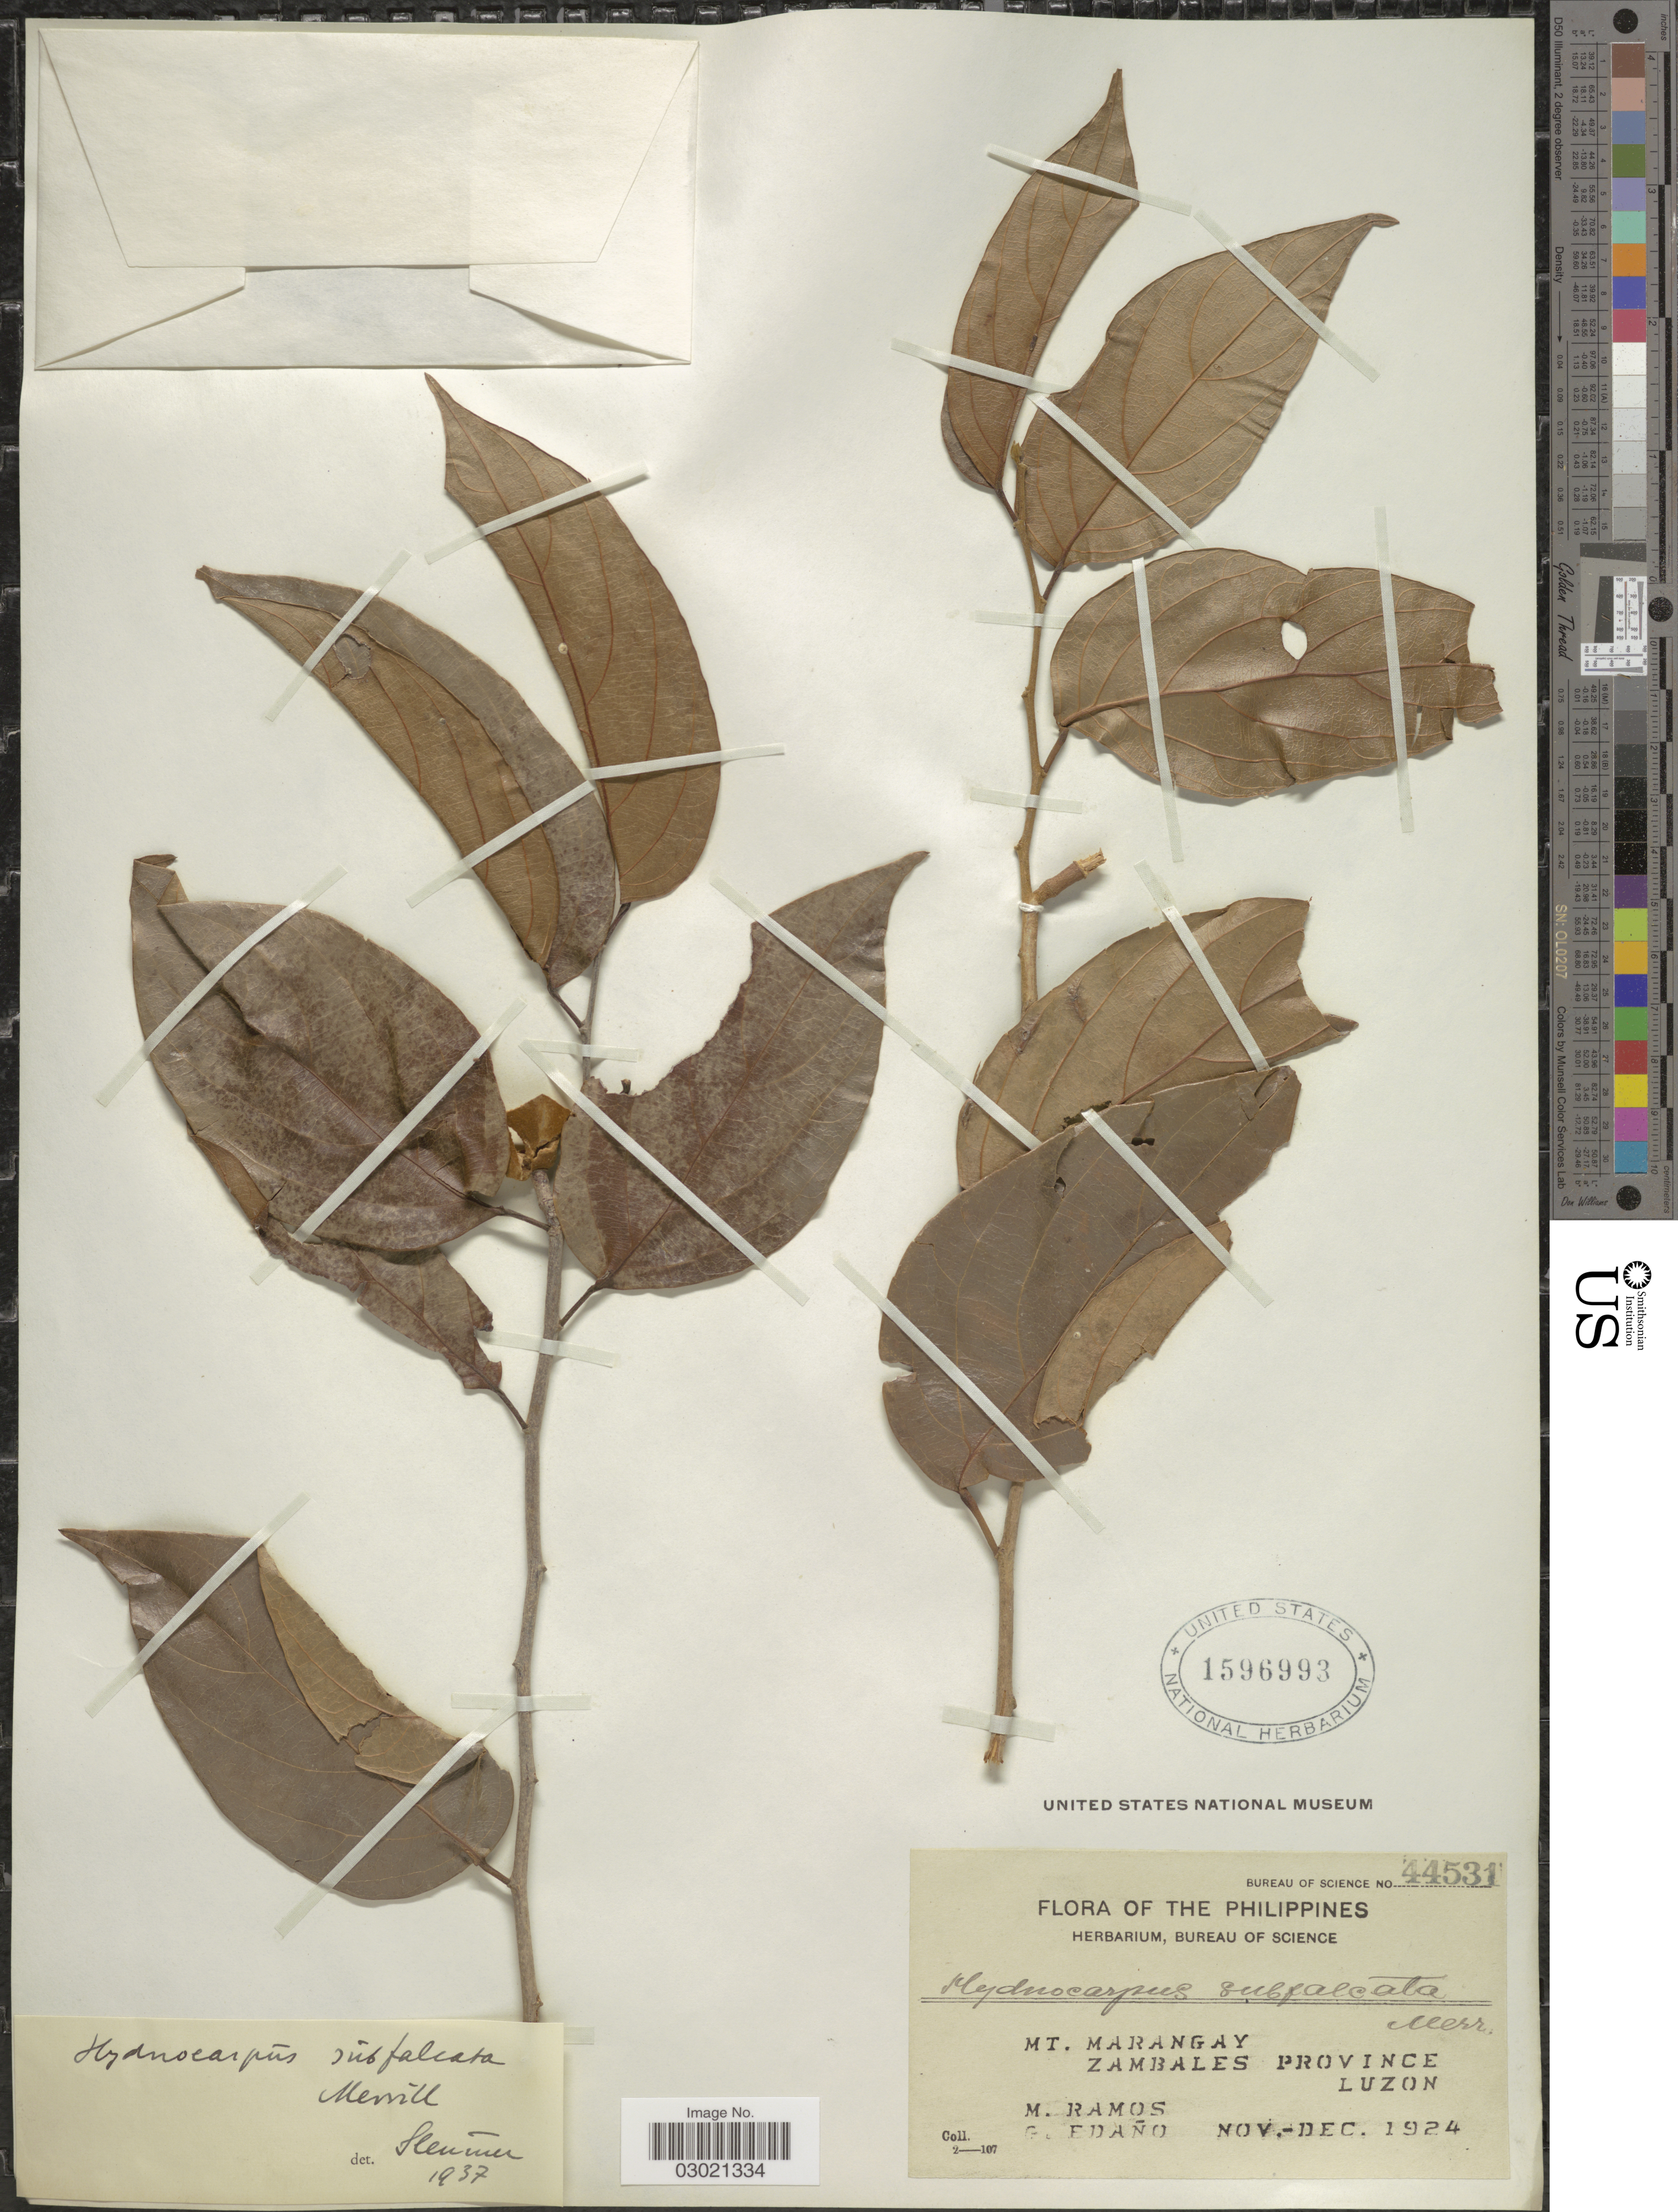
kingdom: Plantae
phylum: Tracheophyta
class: Magnoliopsida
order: Malpighiales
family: Achariaceae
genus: Hydnocarpus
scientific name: Hydnocarpus subfalcatus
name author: Merr.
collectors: M. Ramos & G. Edaño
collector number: Bureau of Science 44531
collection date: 1924-11/1924-12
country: Philippines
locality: Mt. Marangay, Zambales Province, Luzon.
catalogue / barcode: US 1596993